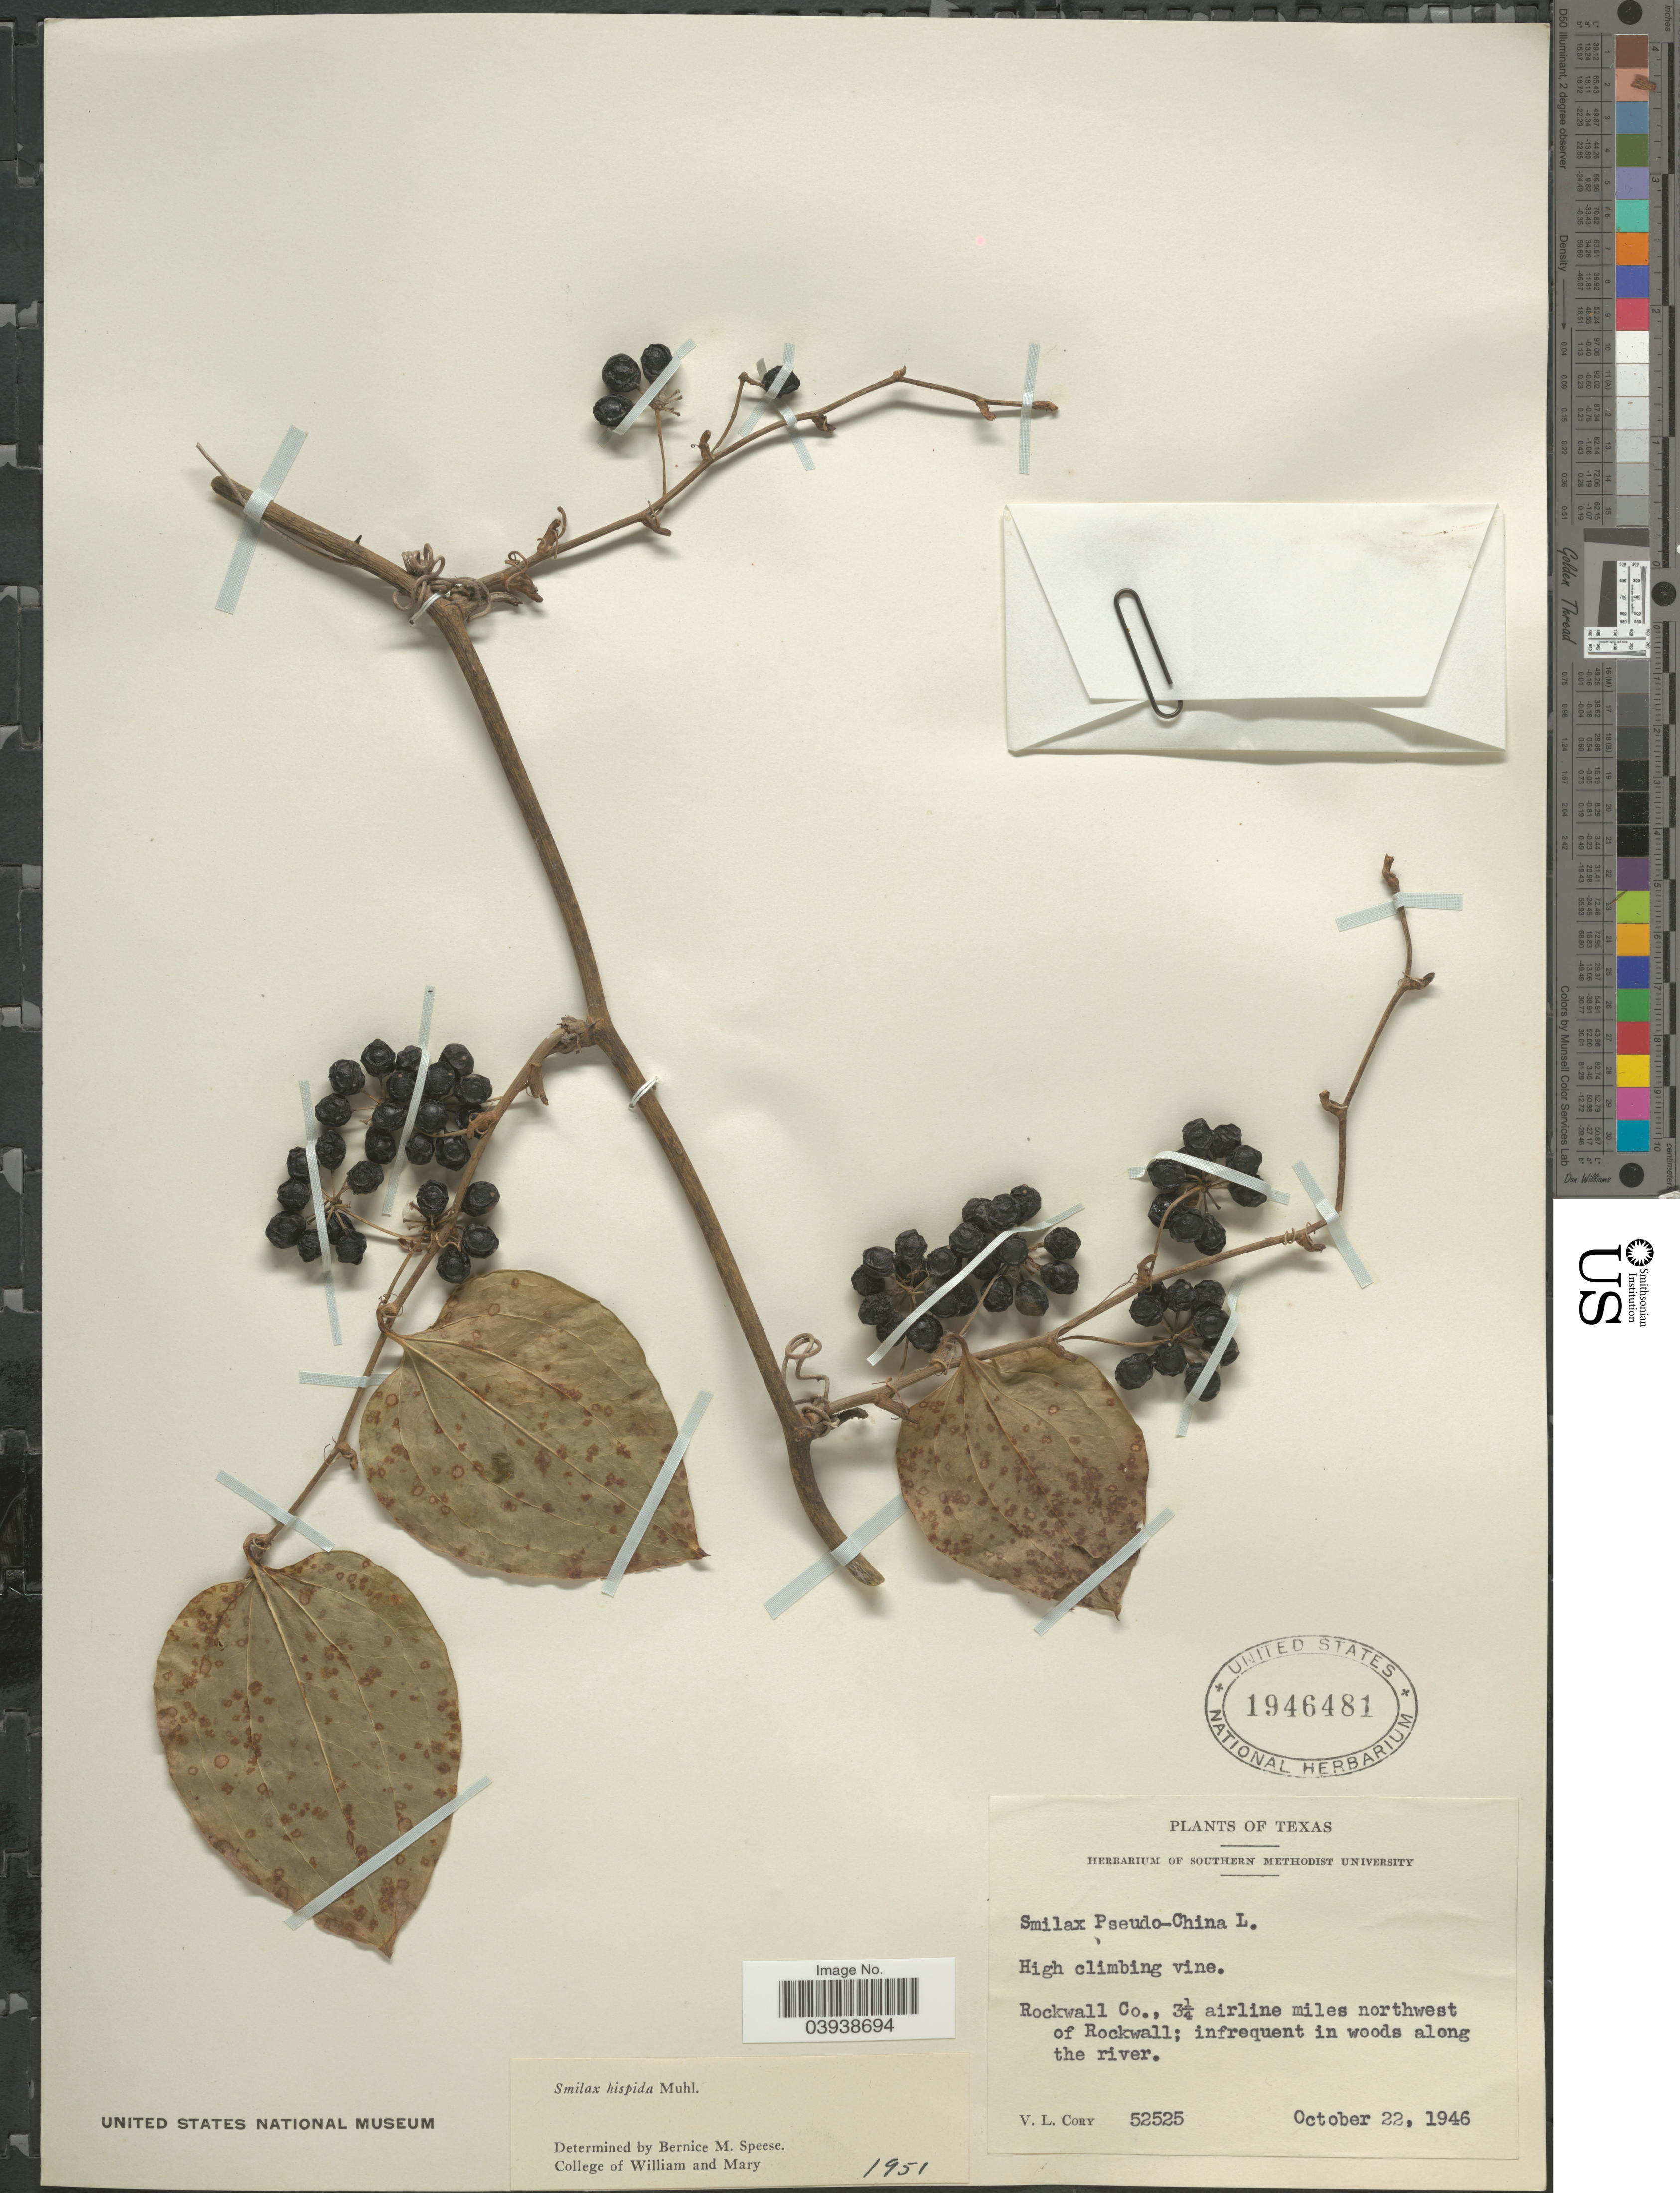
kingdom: Plantae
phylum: Tracheophyta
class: Liliopsida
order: Liliales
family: Smilacaceae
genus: Smilax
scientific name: Smilax hispida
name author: Raf.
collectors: V. Cory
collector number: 52525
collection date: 1946-10-22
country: United States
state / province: Texas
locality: Rockwall Co., 3¼ airline miles northwest of Rockwall.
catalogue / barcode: US 1946481